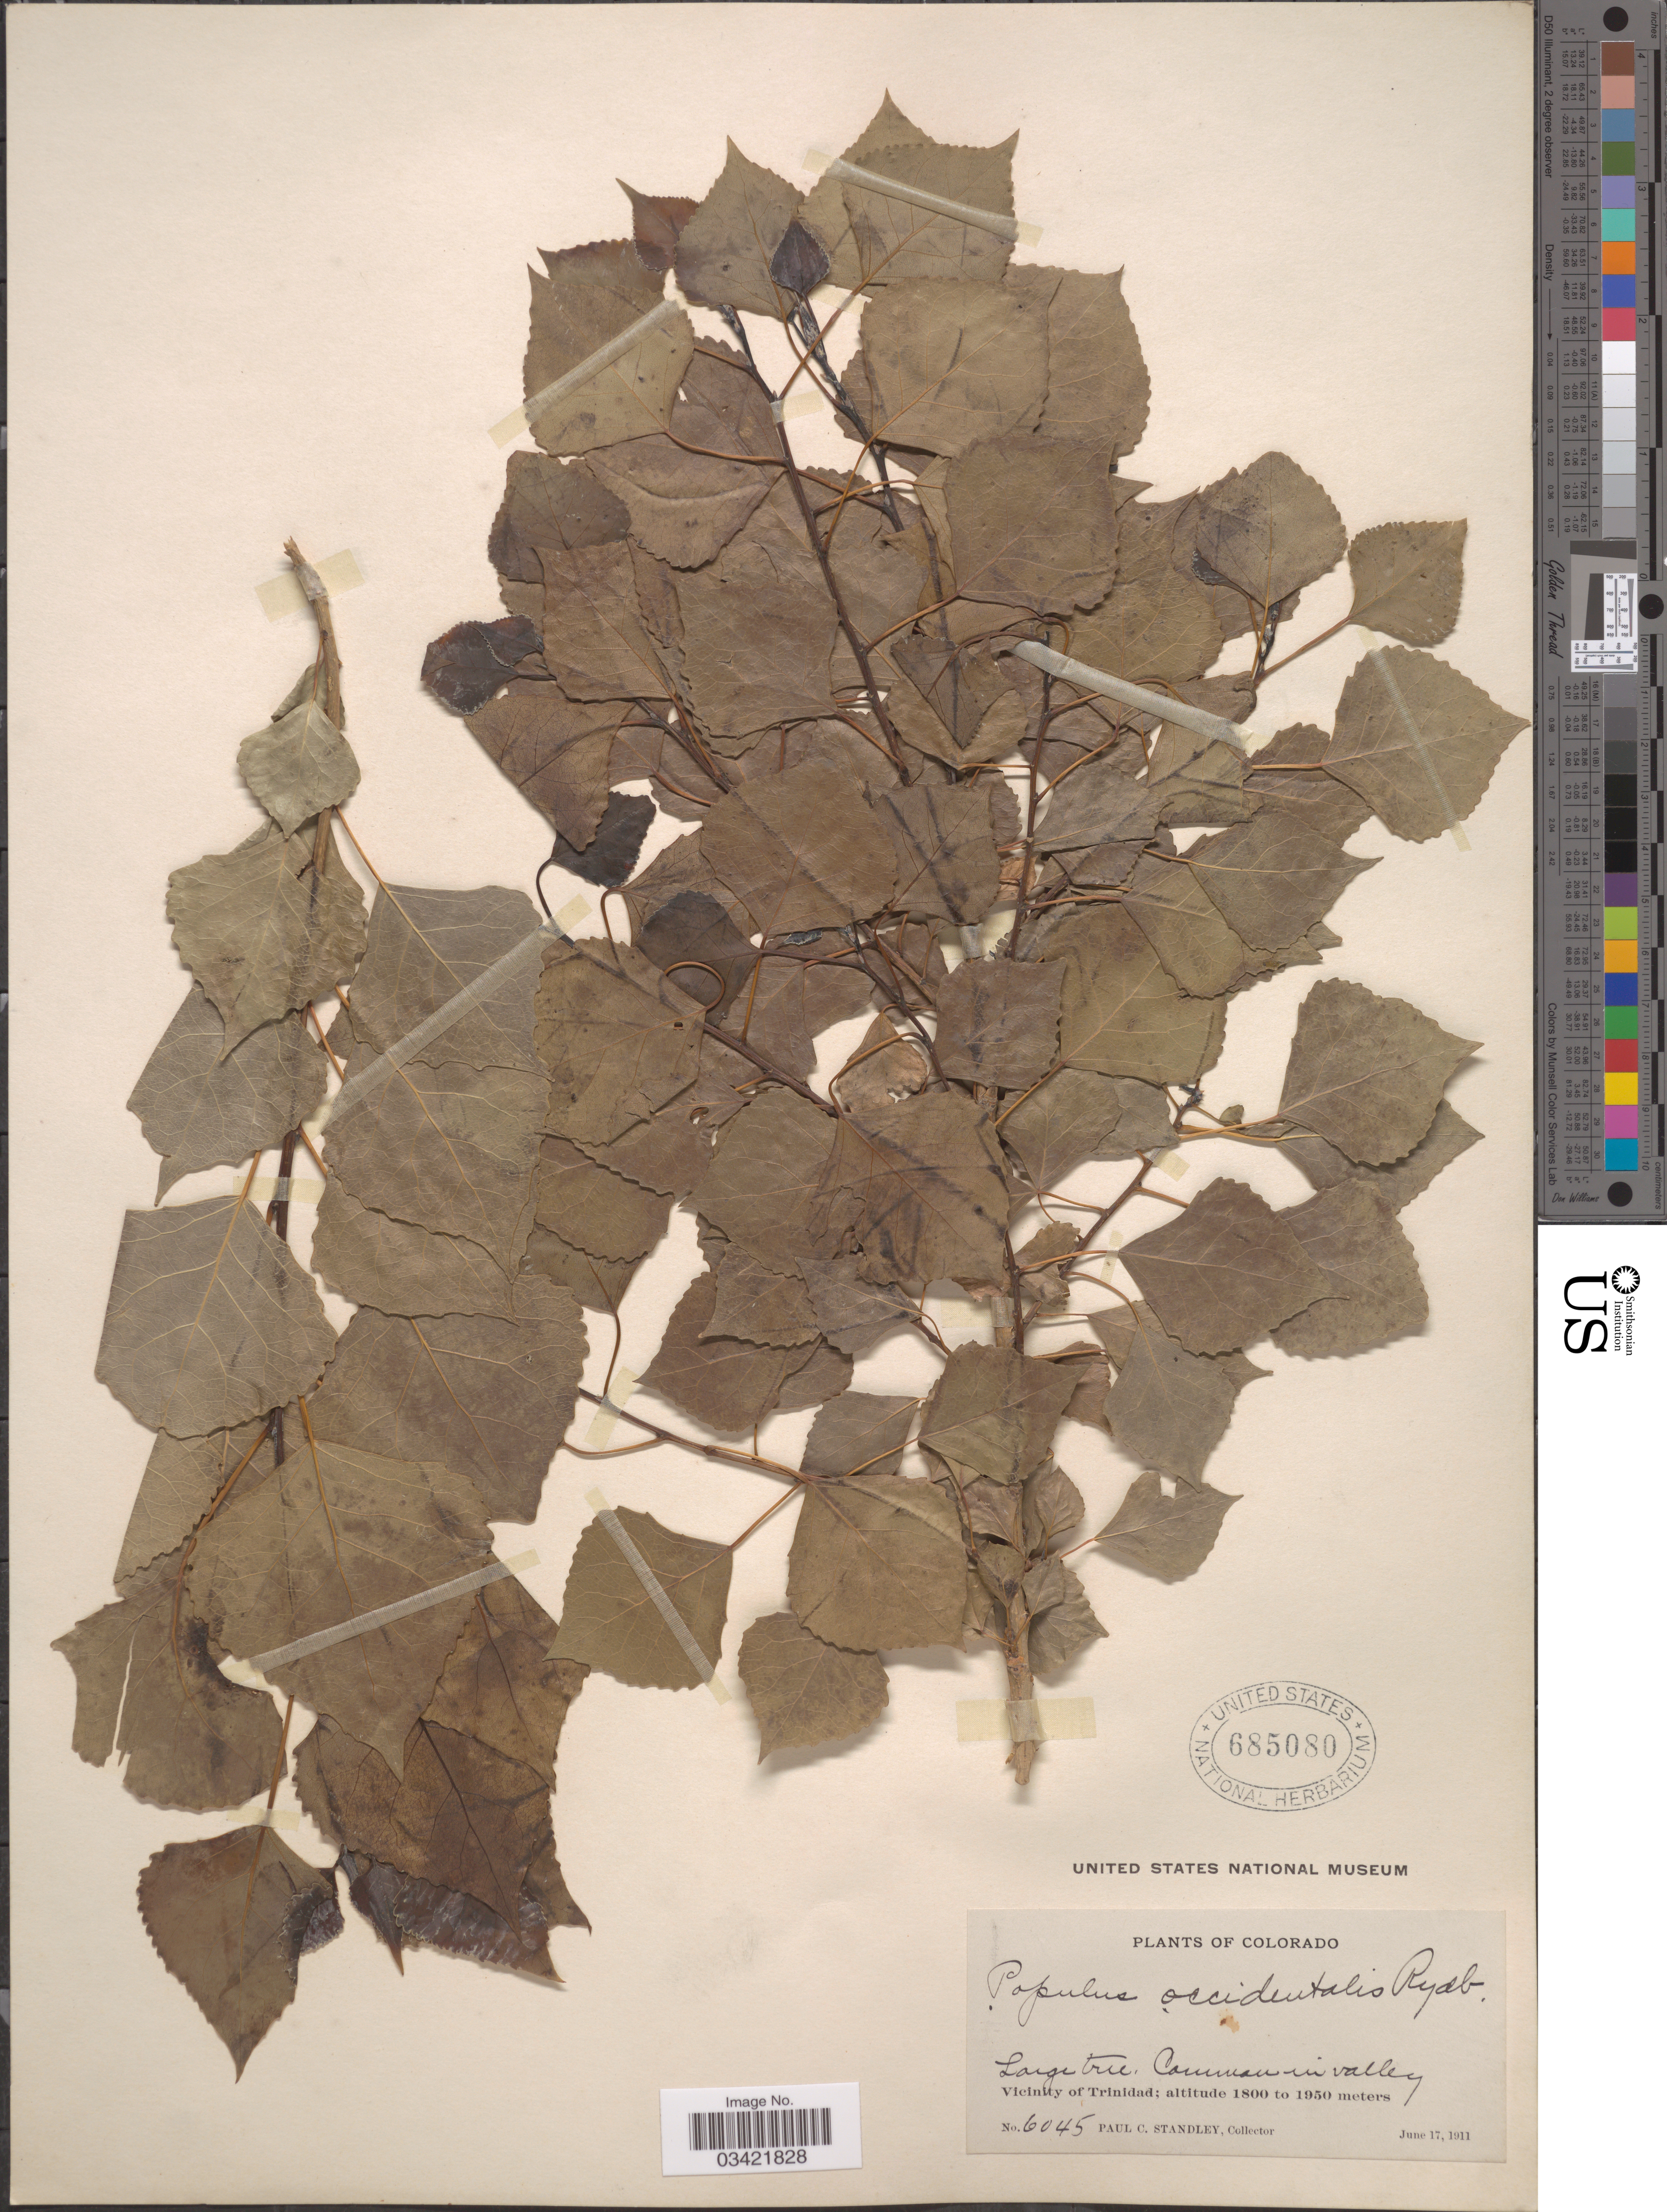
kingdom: Plantae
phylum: Tracheophyta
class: Magnoliopsida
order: Malpighiales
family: Salicaceae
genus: Populus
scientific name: Populus deltoides subsp. monilifera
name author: (Aiton) Eckenw.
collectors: P. C. Standley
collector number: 6045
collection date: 1911-06-17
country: United States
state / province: Colorado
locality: Common in valley. Vicinity of Trinidad.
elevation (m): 1800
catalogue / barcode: US 685080